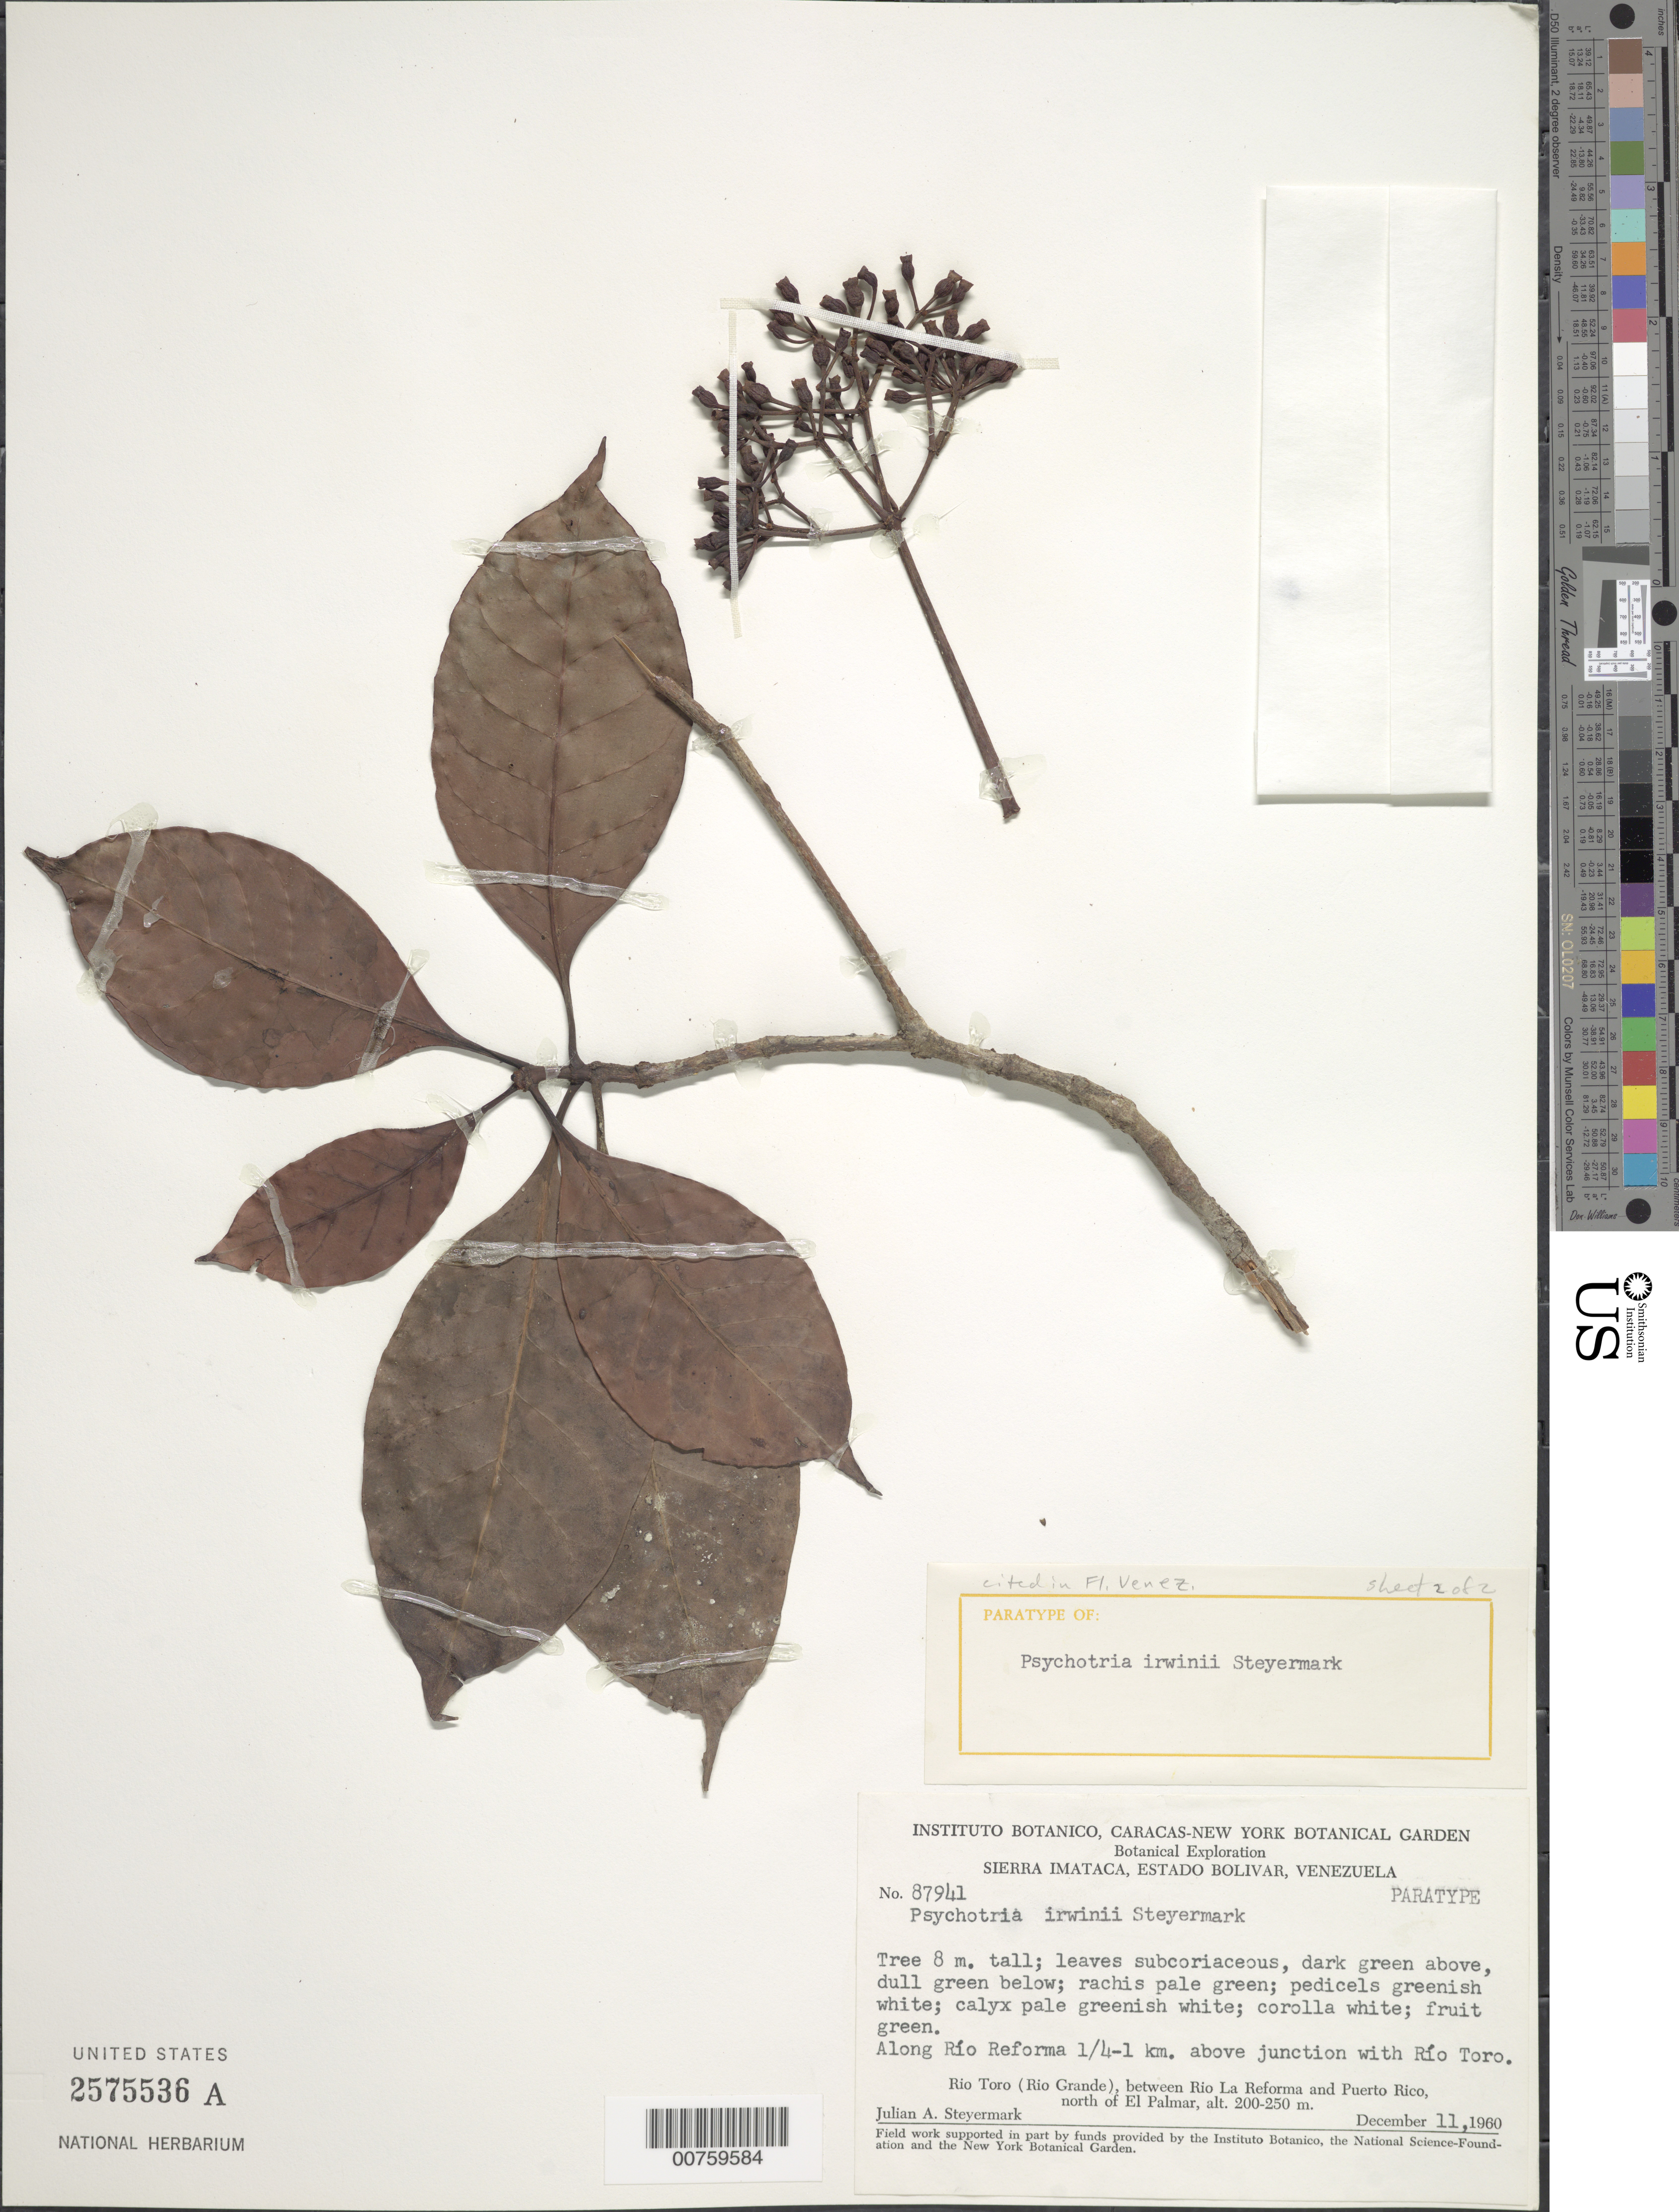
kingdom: Plantae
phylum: Tracheophyta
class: Magnoliopsida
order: Gentianales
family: Rubiaceae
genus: Psychotria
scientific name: Psychotria irwinii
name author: Steyerm.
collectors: J. Steyermark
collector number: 87941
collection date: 1960-12-11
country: Venezuela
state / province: Bolivar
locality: Sierra Imataca, Along Rio Reforma 1/4-1 km. above junction with Rio Toro, Rio Toro (Rio Grande), between Rio La Reforma and Puerto Rica, north of El Palmar.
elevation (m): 200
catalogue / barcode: US 2575536A